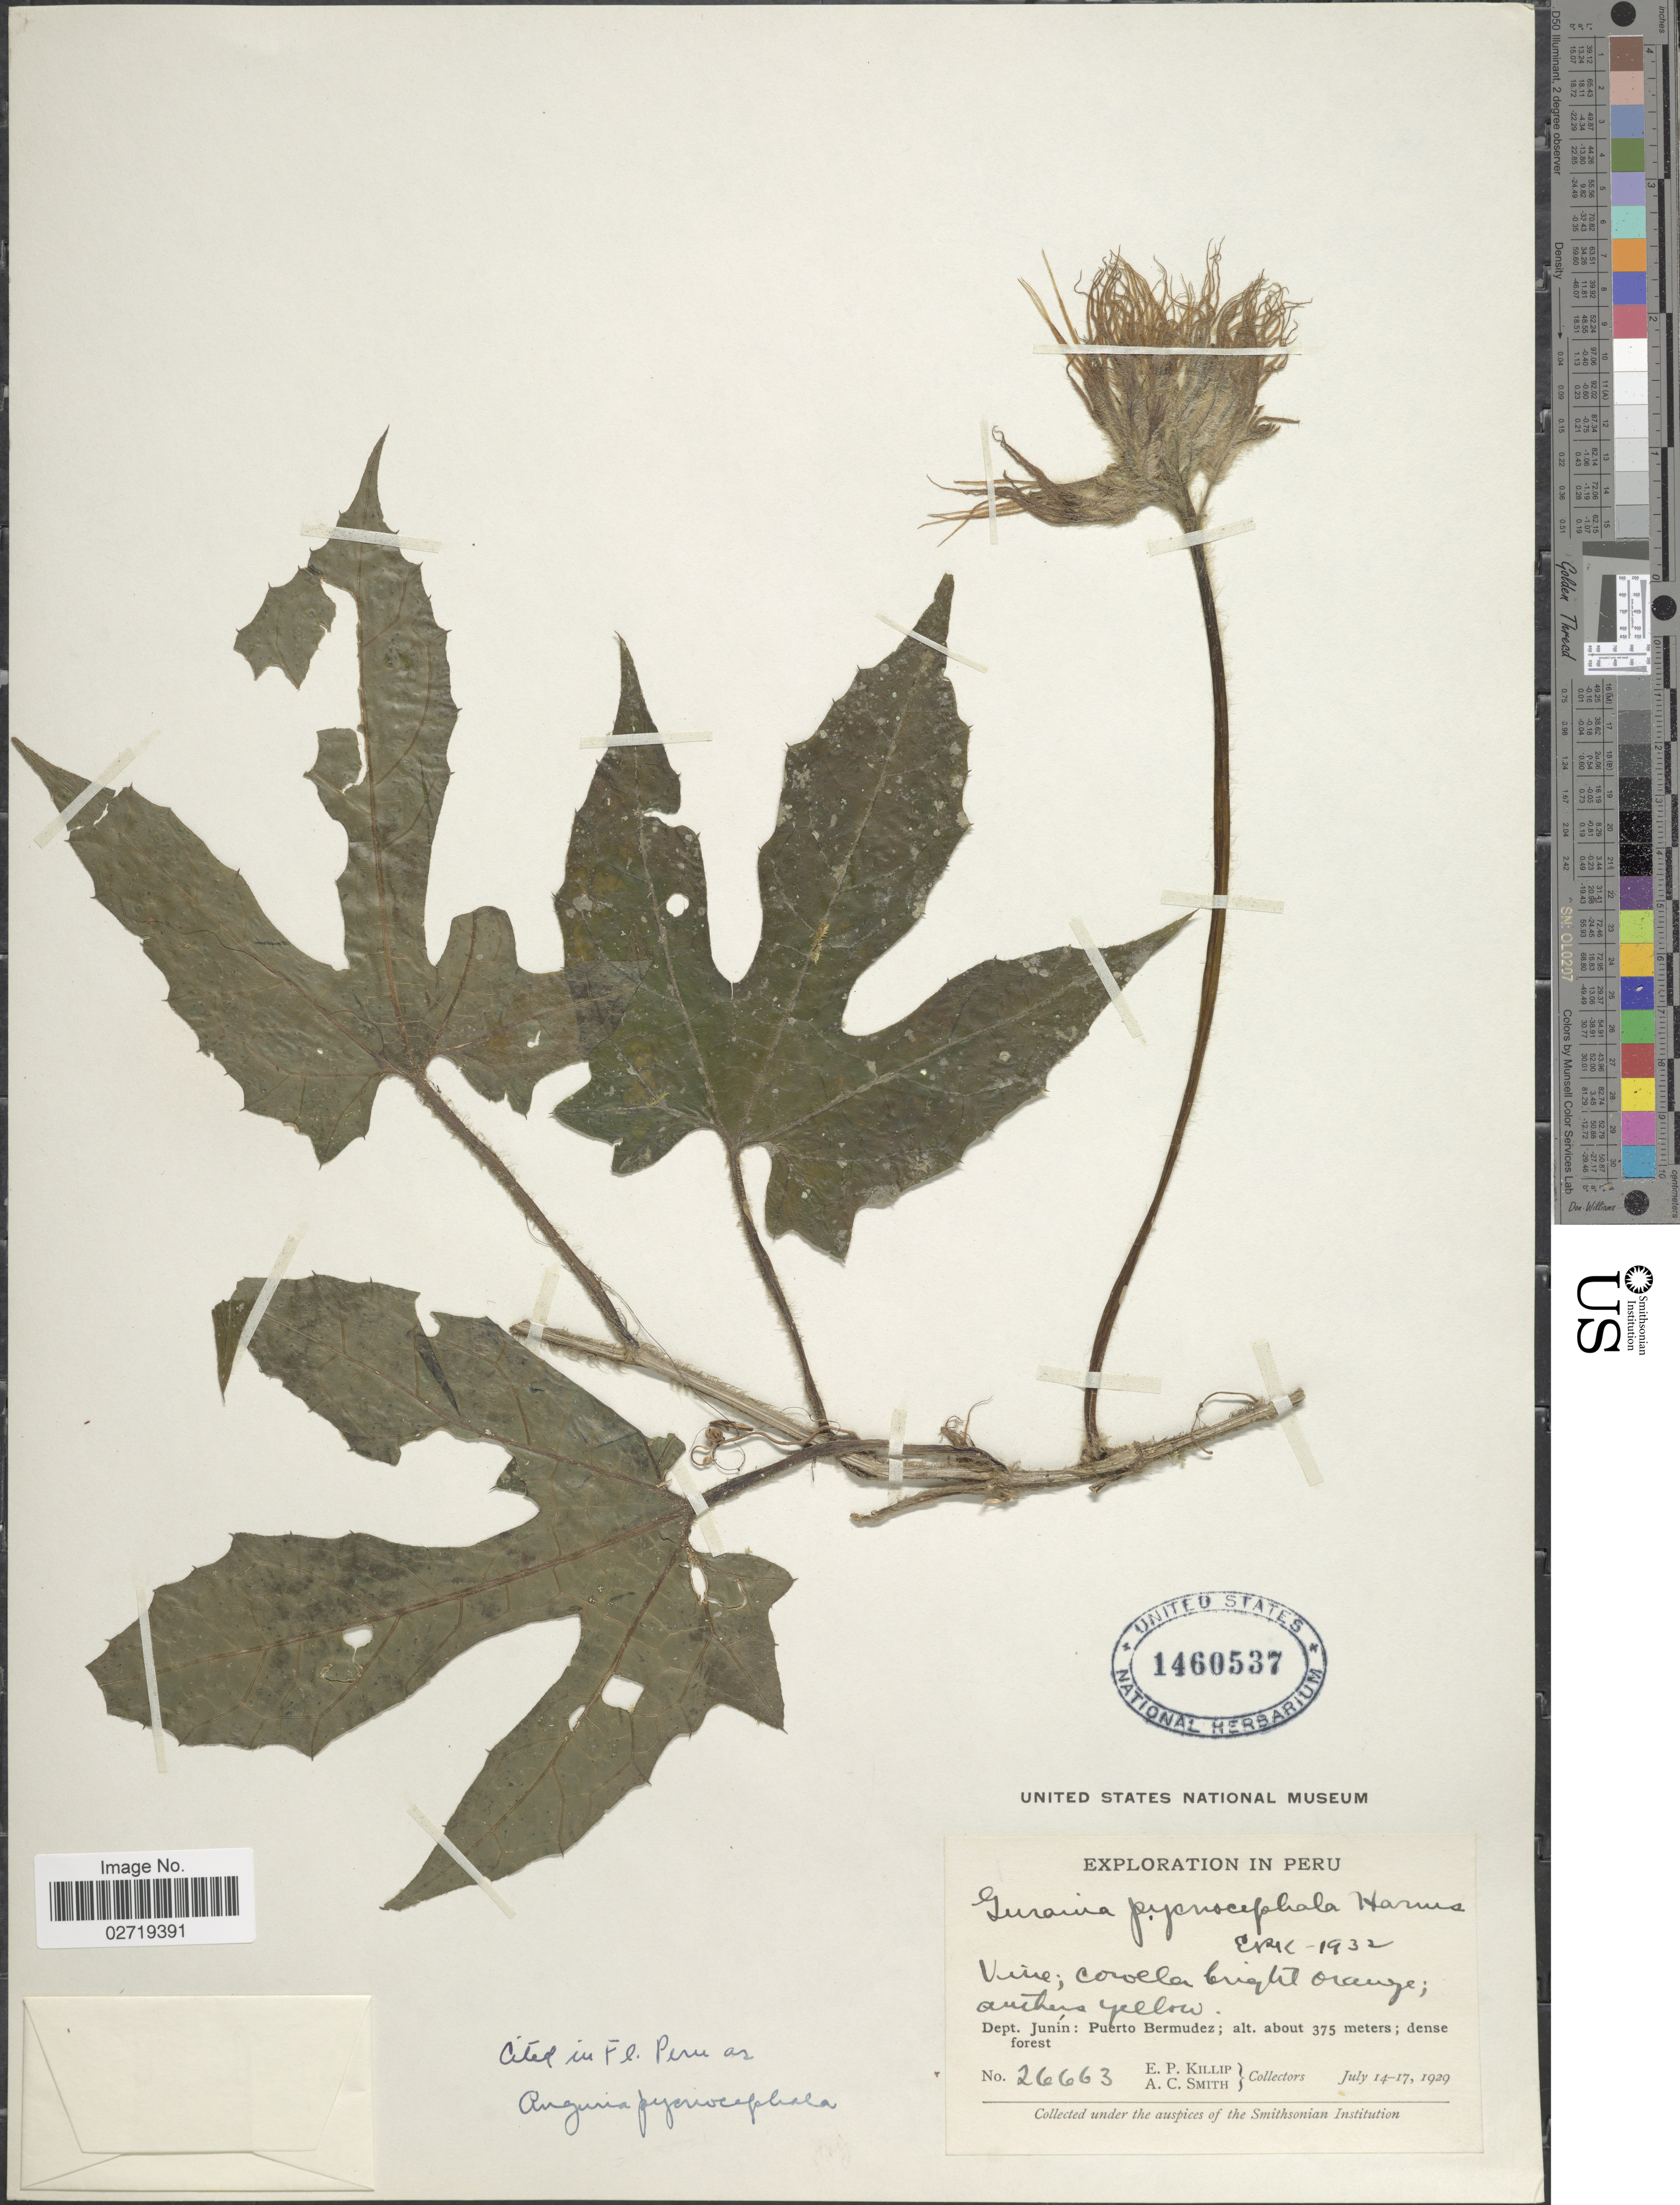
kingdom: Plantae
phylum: Tracheophyta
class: Magnoliopsida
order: Cucurbitales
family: Cucurbitaceae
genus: Gurania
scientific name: Gurania pycnocephala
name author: Harms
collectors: E. P. Killip & A. C. Smith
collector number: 26663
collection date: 1929-07-14/1929-07-17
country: Peru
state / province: Junín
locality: Dept. Junín: Puerto Bermudez; dense forest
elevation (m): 375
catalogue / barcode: US 1460537